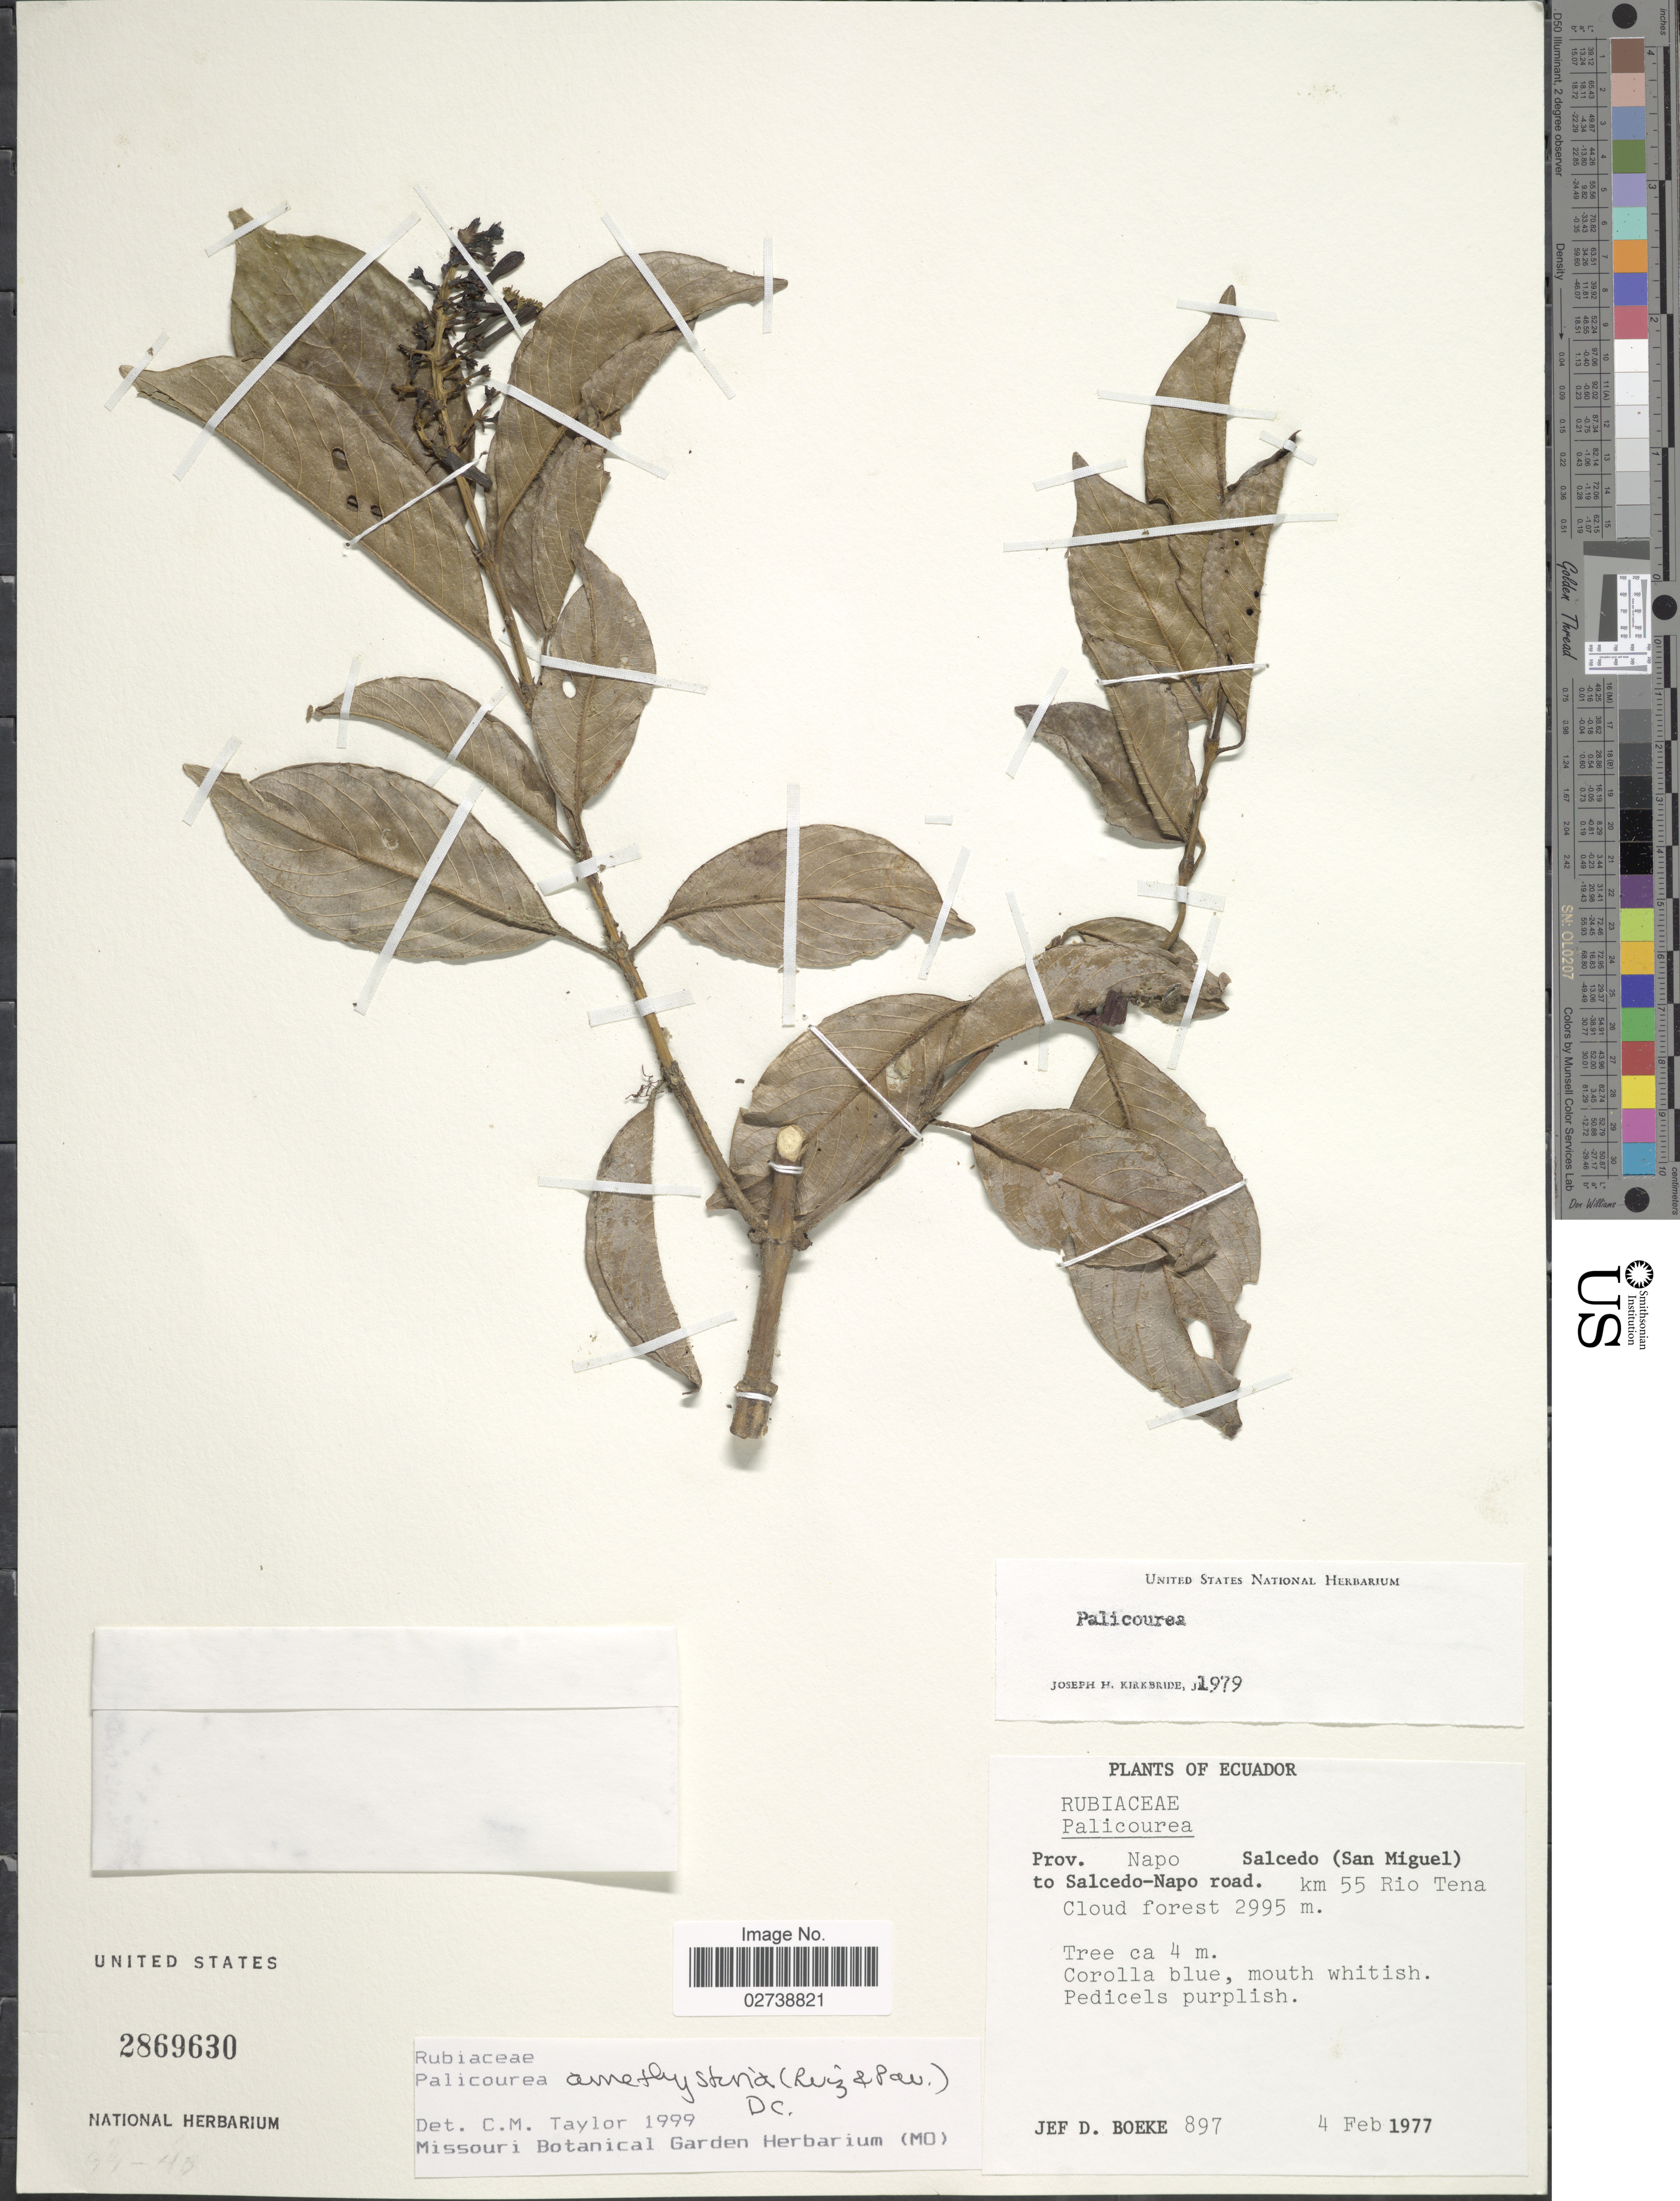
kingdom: Plantae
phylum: Tracheophyta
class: Magnoliopsida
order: Gentianales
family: Rubiaceae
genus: Palicourea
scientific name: Palicourea amethystina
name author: (Ruiz & Pav.) DC.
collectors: J. Boeke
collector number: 897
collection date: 1977-02-04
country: Ecuador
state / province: Napo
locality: Salcedo (San Miguel) to Salcedo-Napo road. km 55 Rio Tena, Cloud forest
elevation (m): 2995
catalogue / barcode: US 2869630